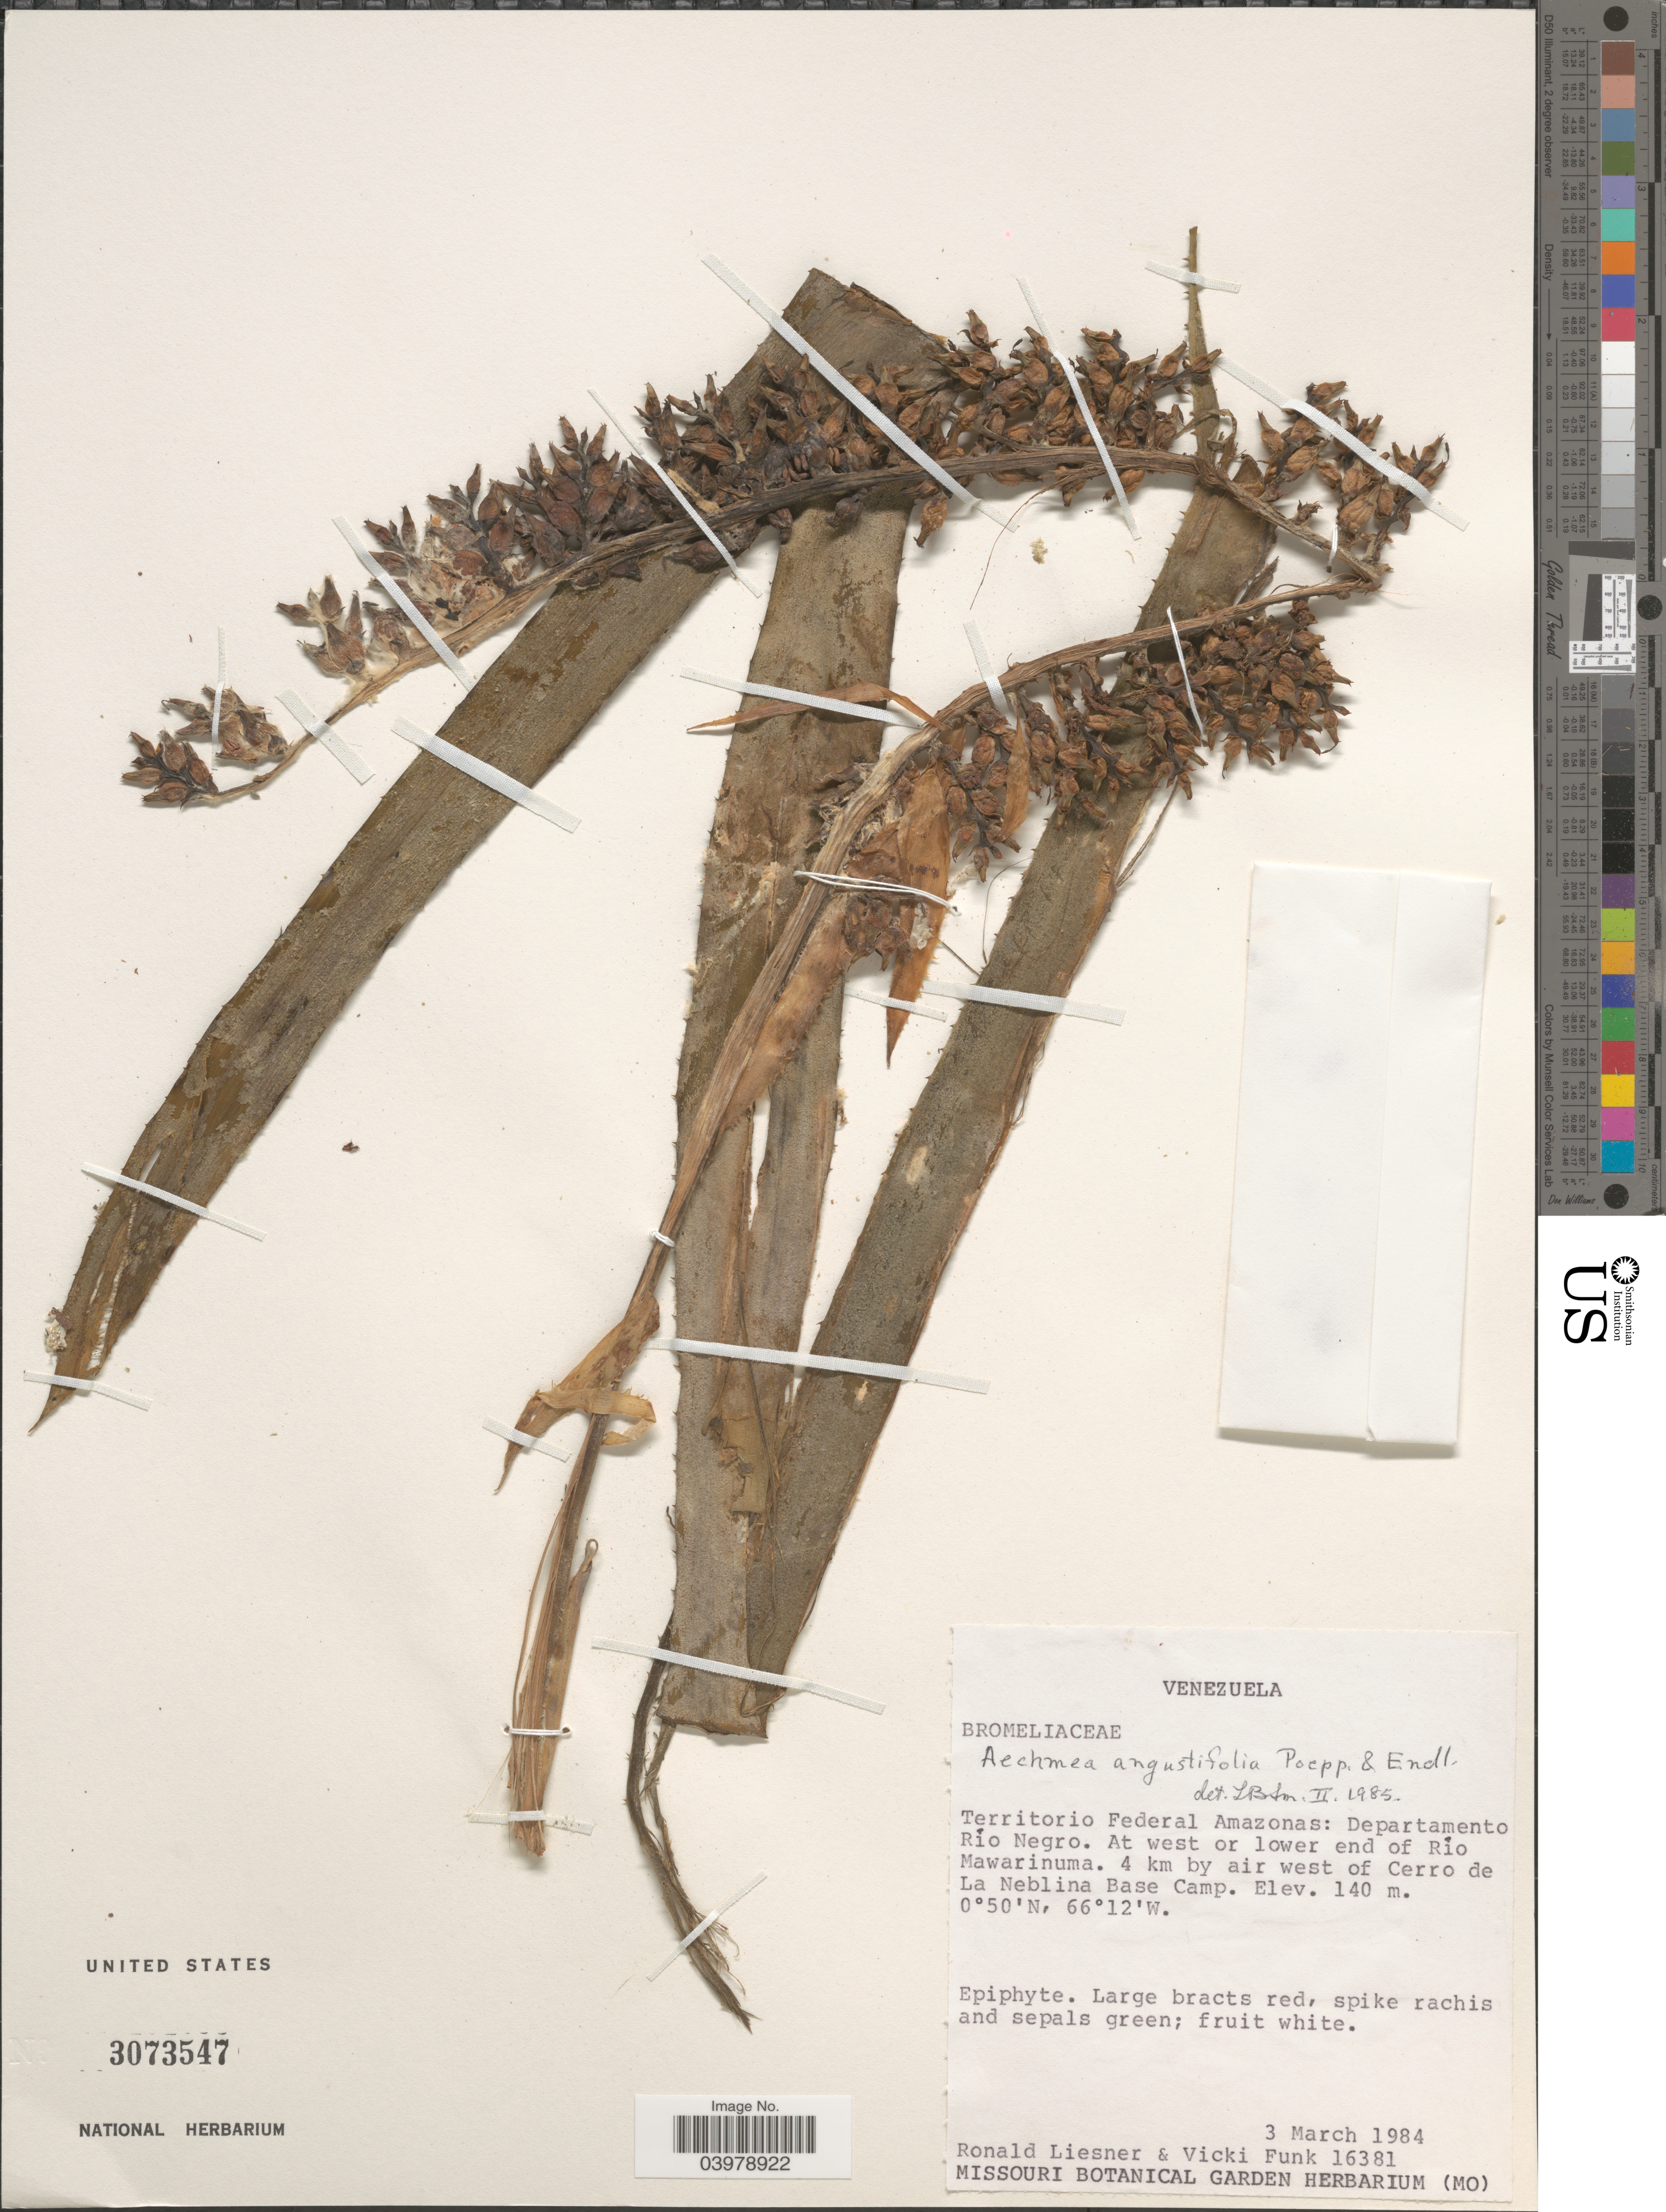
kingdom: Plantae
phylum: Tracheophyta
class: Liliopsida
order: Poales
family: Bromeliaceae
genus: Aechmea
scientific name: Aechmea angustifolia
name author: Poepp. & Endl.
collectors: R. L. Liesner & V. Funk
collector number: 16381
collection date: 1984-03-03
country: Venezuela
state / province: Amazonas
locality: Territorio Federal Amazonas: Departamento Río Negro. At west or lower end of Río Mawarinuma. 4 km by air west of Cerro de La Neblina Base Camp.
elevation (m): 140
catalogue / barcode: US 3073547